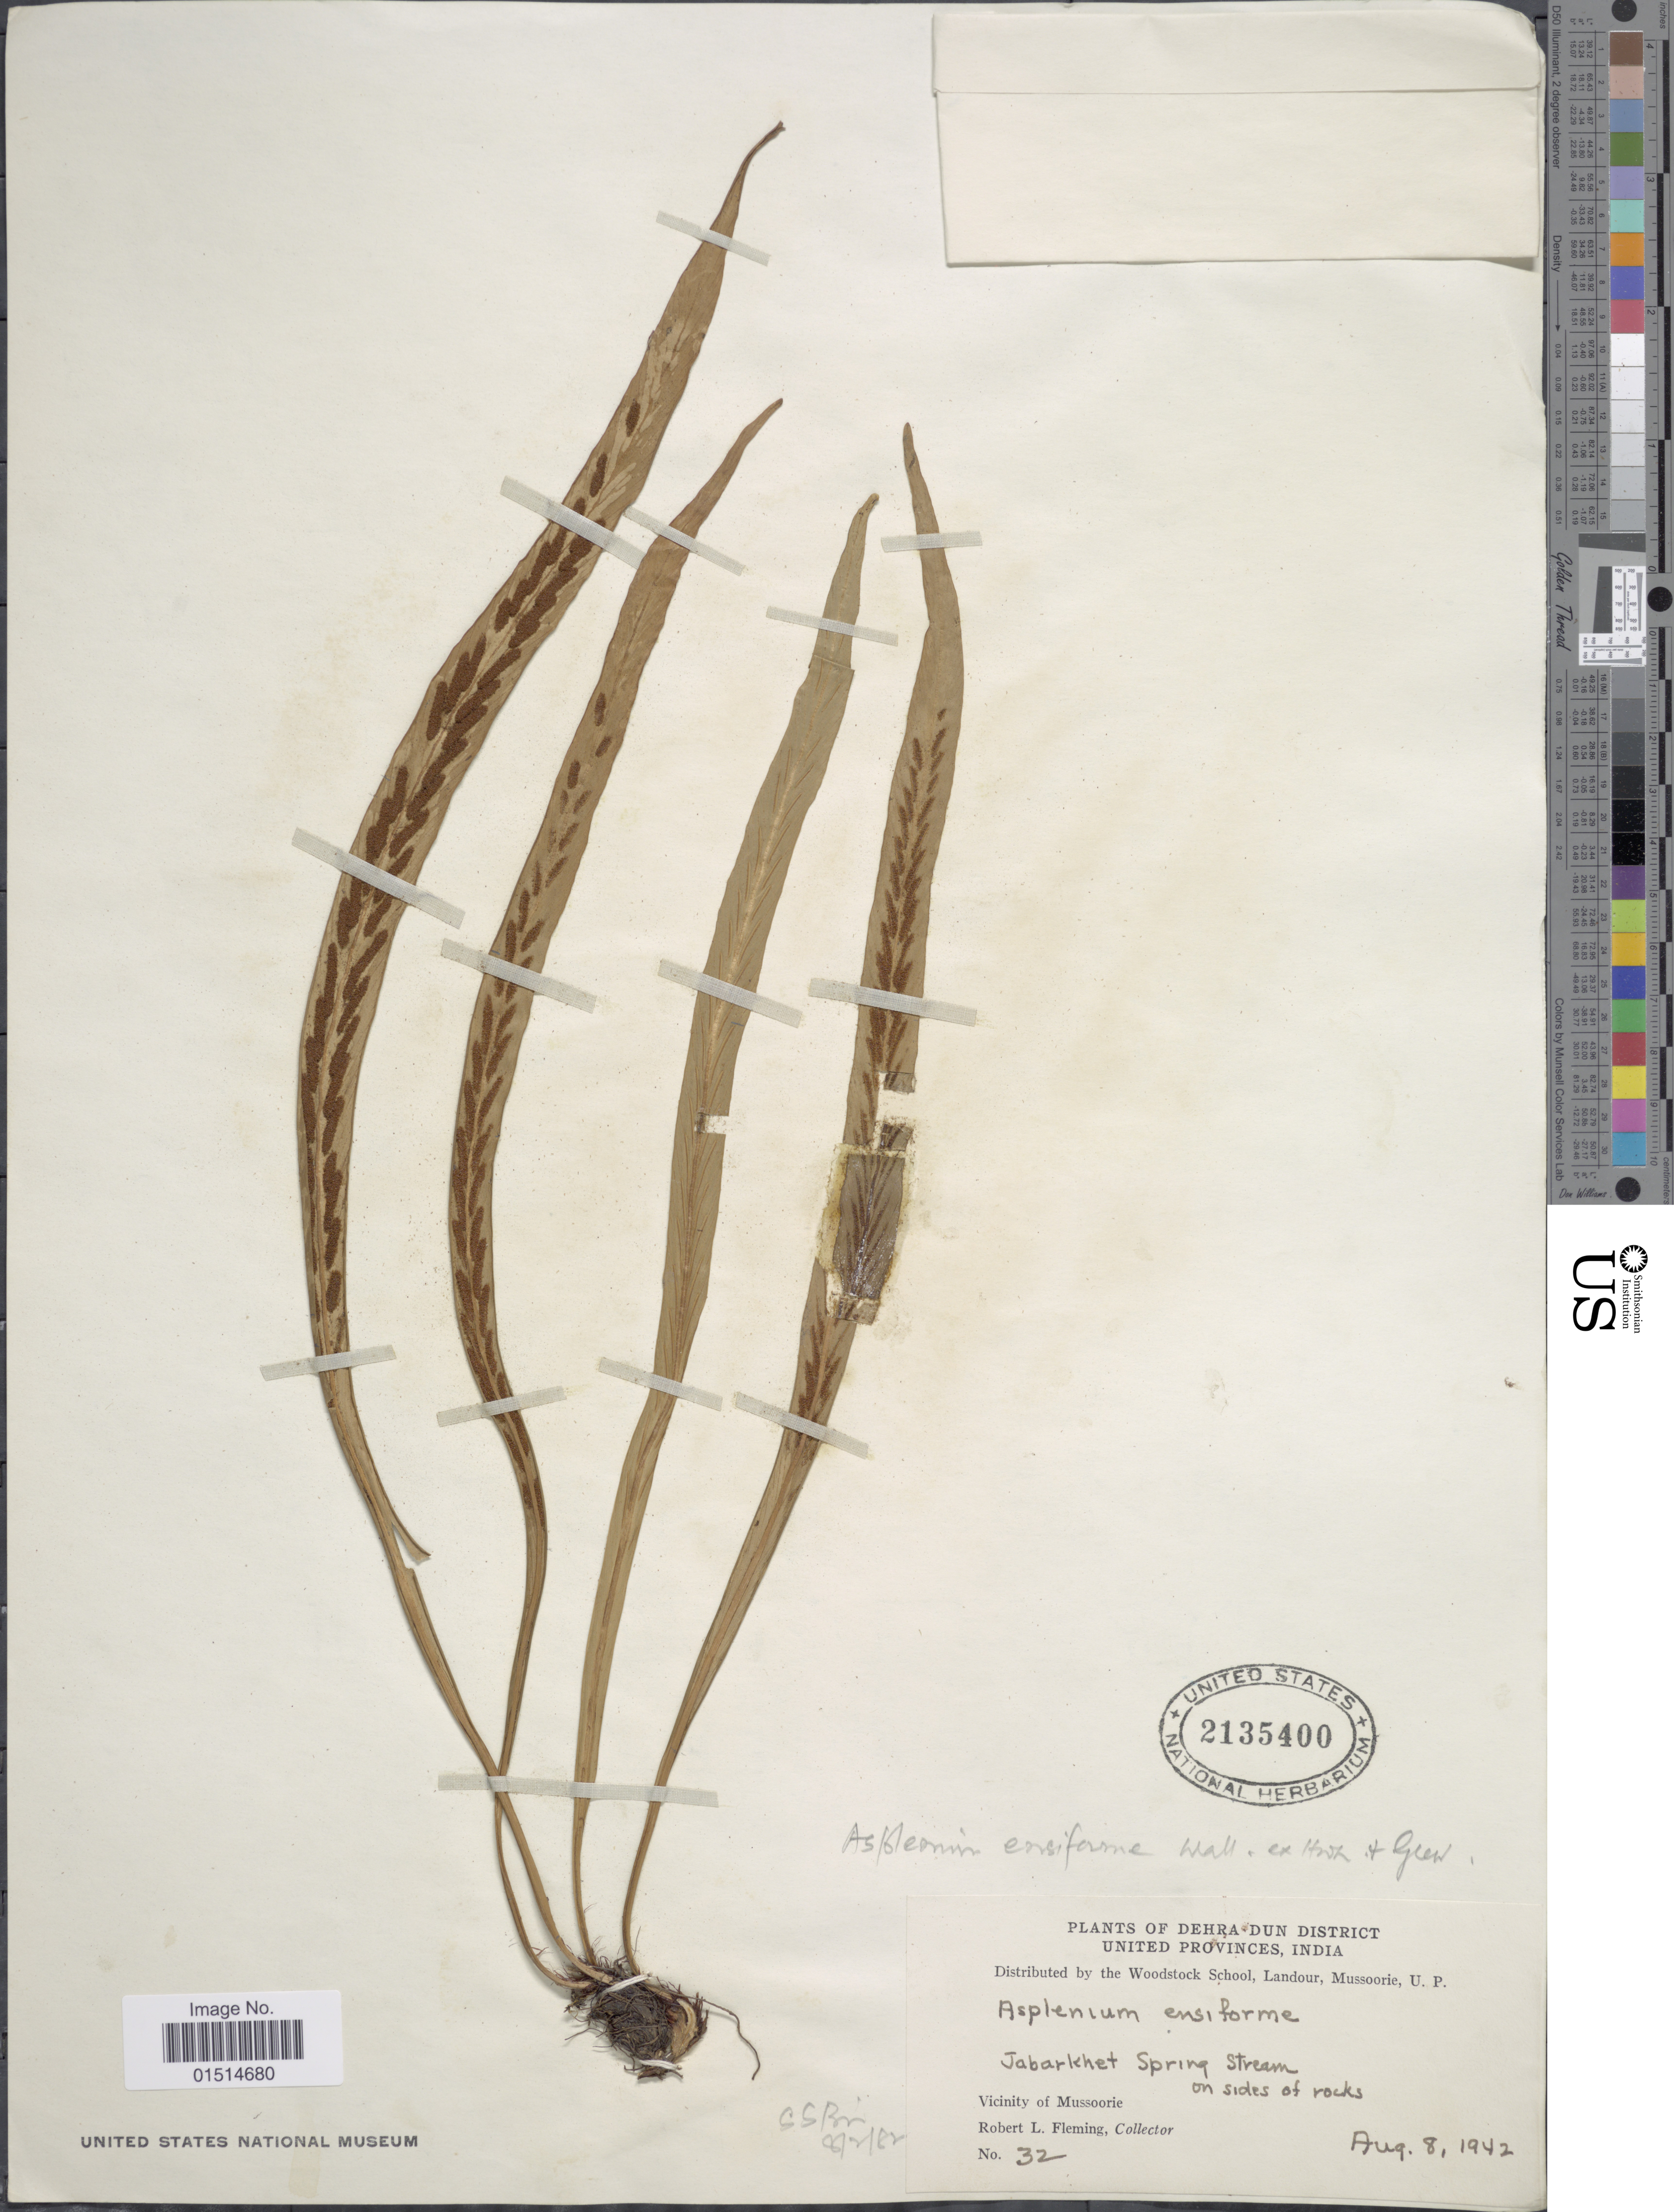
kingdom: Plantae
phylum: Tracheophyta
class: Polypodiopsida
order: Polypodiales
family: Aspleniaceae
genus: Asplenium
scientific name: Asplenium ensiforme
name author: Wall. ex Hook. & Grev.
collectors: R. Fleming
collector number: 32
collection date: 1942-08-08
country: India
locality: Dehra Dun District United Provinces, Jabarket Spring Stream, Vicinity of Mussoorie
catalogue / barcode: US 2135400